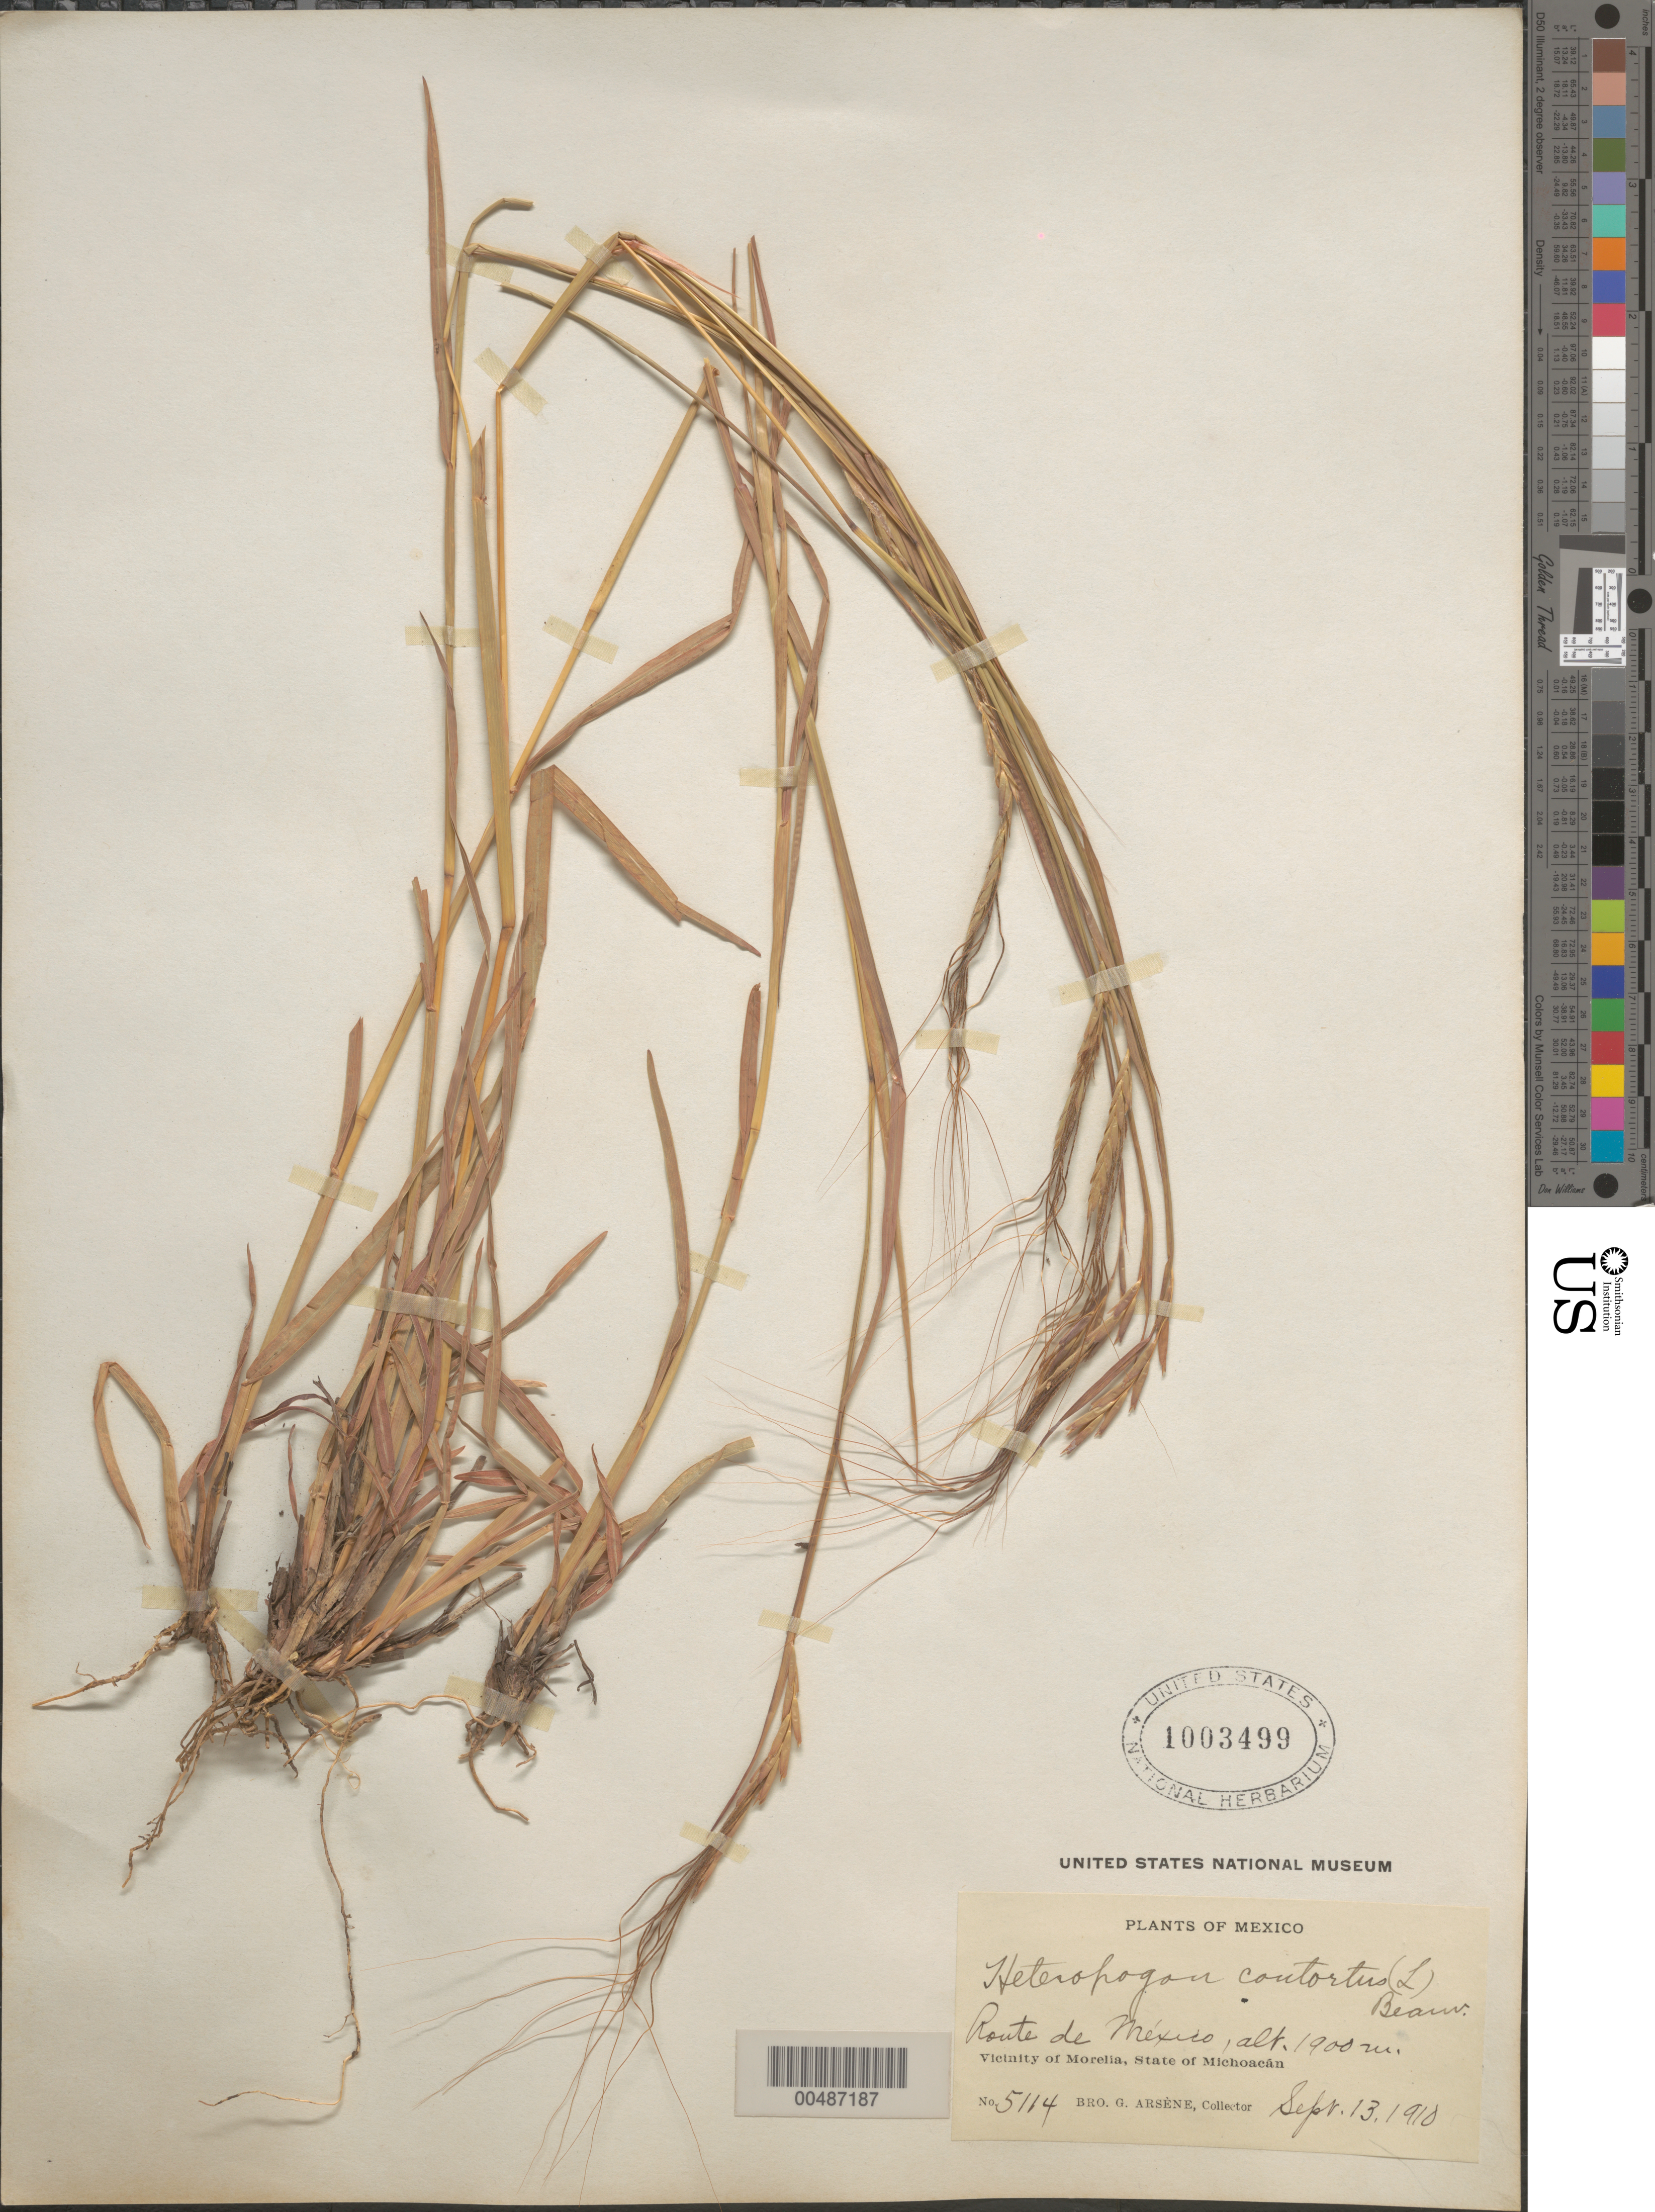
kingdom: Plantae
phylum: Tracheophyta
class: Liliopsida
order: Poales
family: Poaceae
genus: Heteropogon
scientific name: Heteropogon contortus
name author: (L.) P. Beauv. ex Roem. & Schult.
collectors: Bro. G. Arsène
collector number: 5114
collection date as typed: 13 Sep 1910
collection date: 1910-09-13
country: Mexico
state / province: Michoacán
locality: Route de Mexico, vicinity of Morelia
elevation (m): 1900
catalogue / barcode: US 1003499